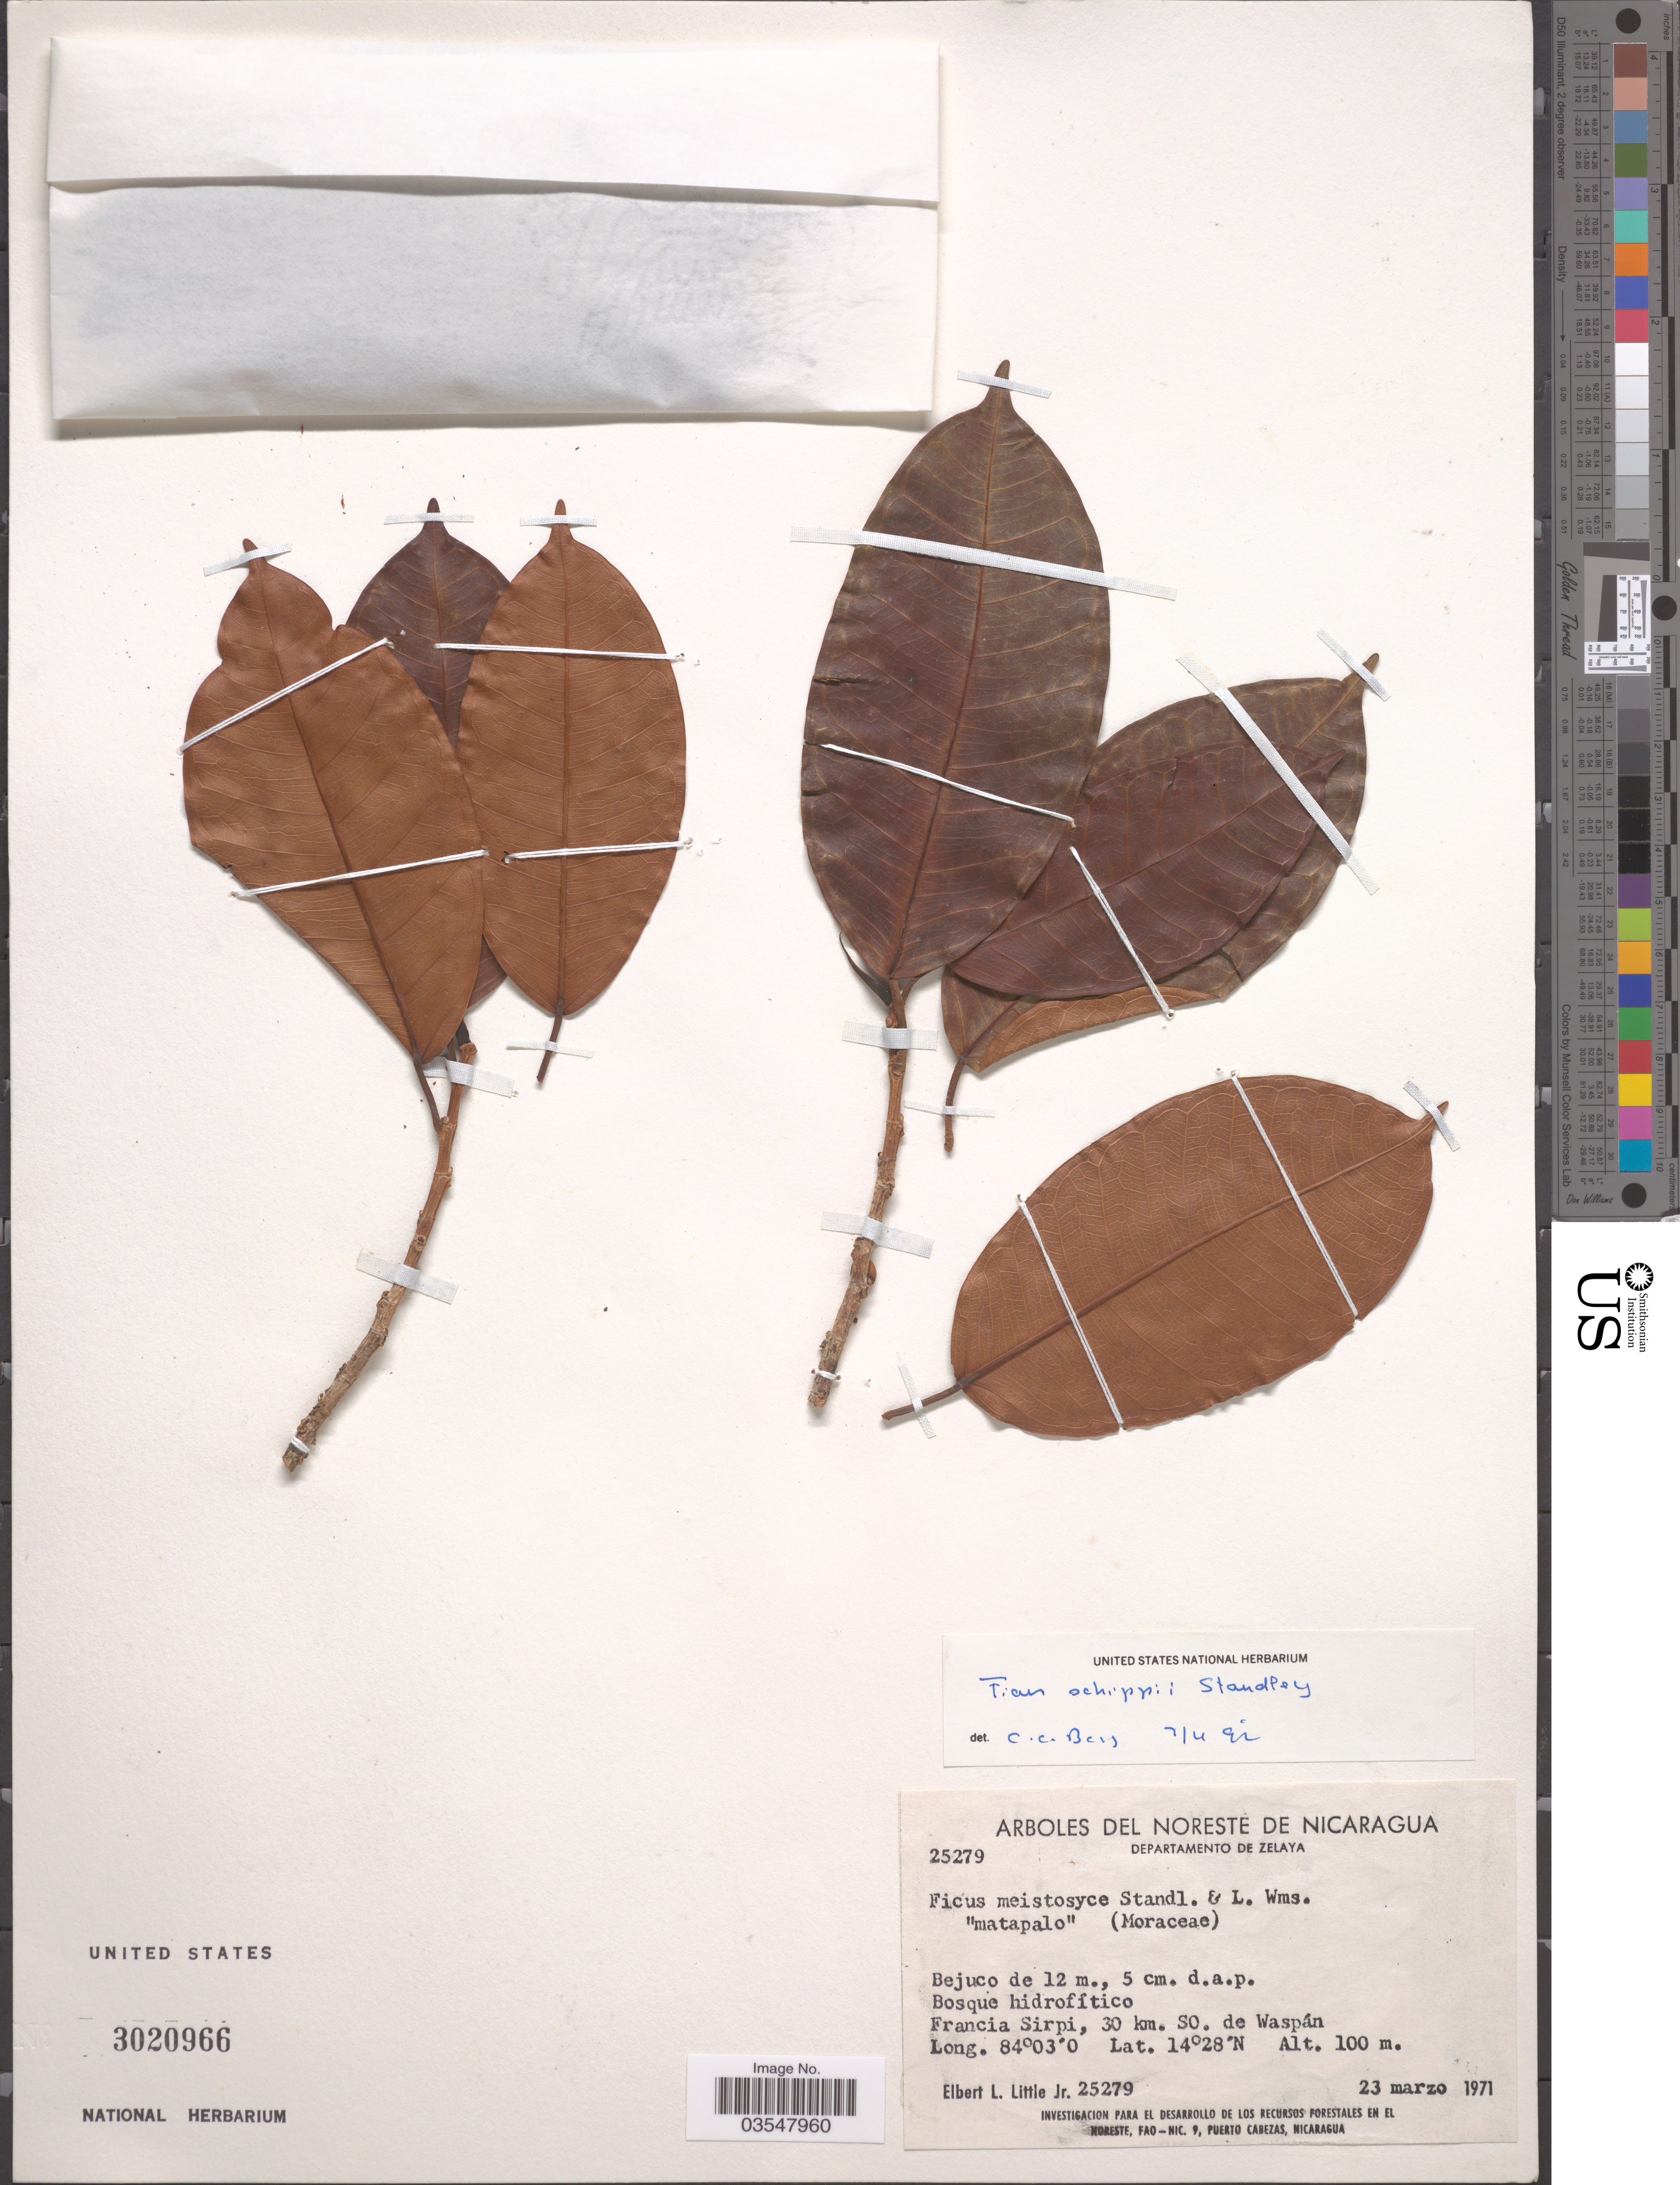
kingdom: Plantae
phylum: Tracheophyta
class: Magnoliopsida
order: Rosales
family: Moraceae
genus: Ficus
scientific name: Ficus schippii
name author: Standl.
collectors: E. L. Little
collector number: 25279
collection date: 1971-03-23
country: Nicaragua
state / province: Atlántico Norte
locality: Noreste de Nicaragua. Departamento de Zelaya. Francia Sirpi, 30 km. SO de Waspán.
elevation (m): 100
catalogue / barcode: US 3020966